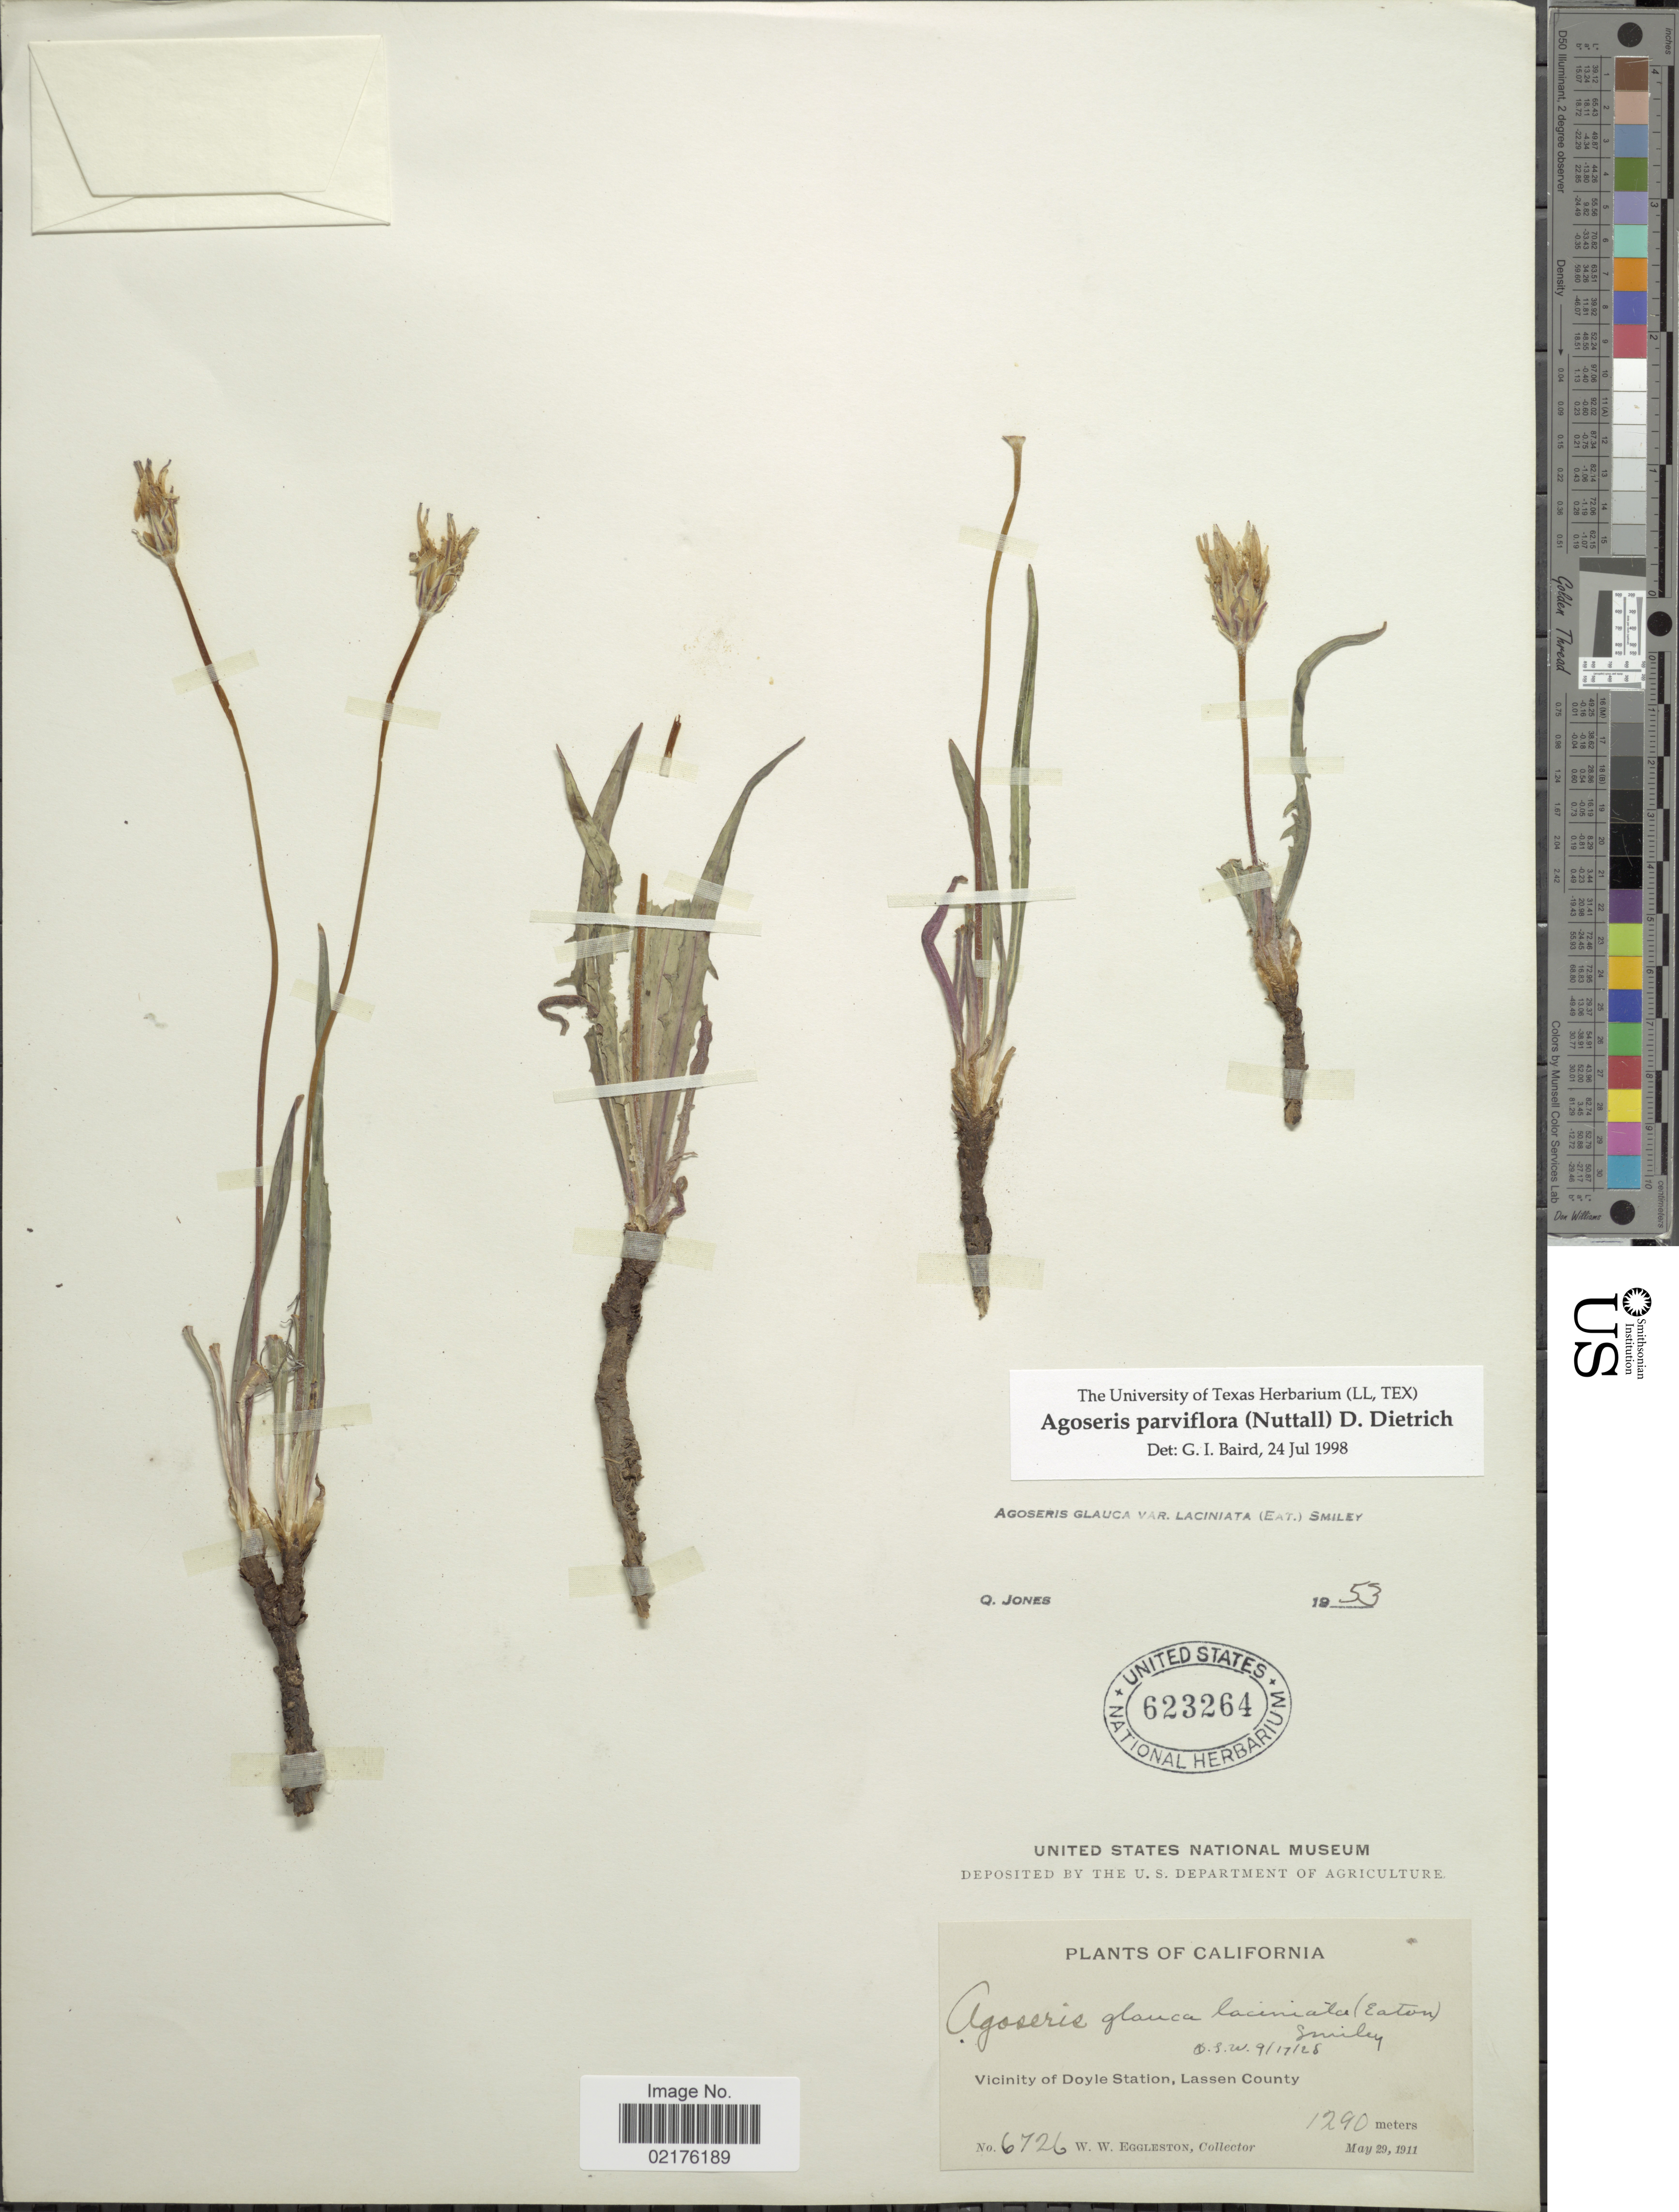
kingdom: Plantae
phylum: Tracheophyta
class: Magnoliopsida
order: Asterales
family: Asteraceae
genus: Agoseris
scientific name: Agoseris parviflora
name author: (Nutt.) D. Dietr.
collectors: W. W. Eggleston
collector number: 6726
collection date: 1911-05-29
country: United States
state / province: California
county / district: Lassen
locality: Vicinity of Doyle Station, Lassen County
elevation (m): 1290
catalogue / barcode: US 623264